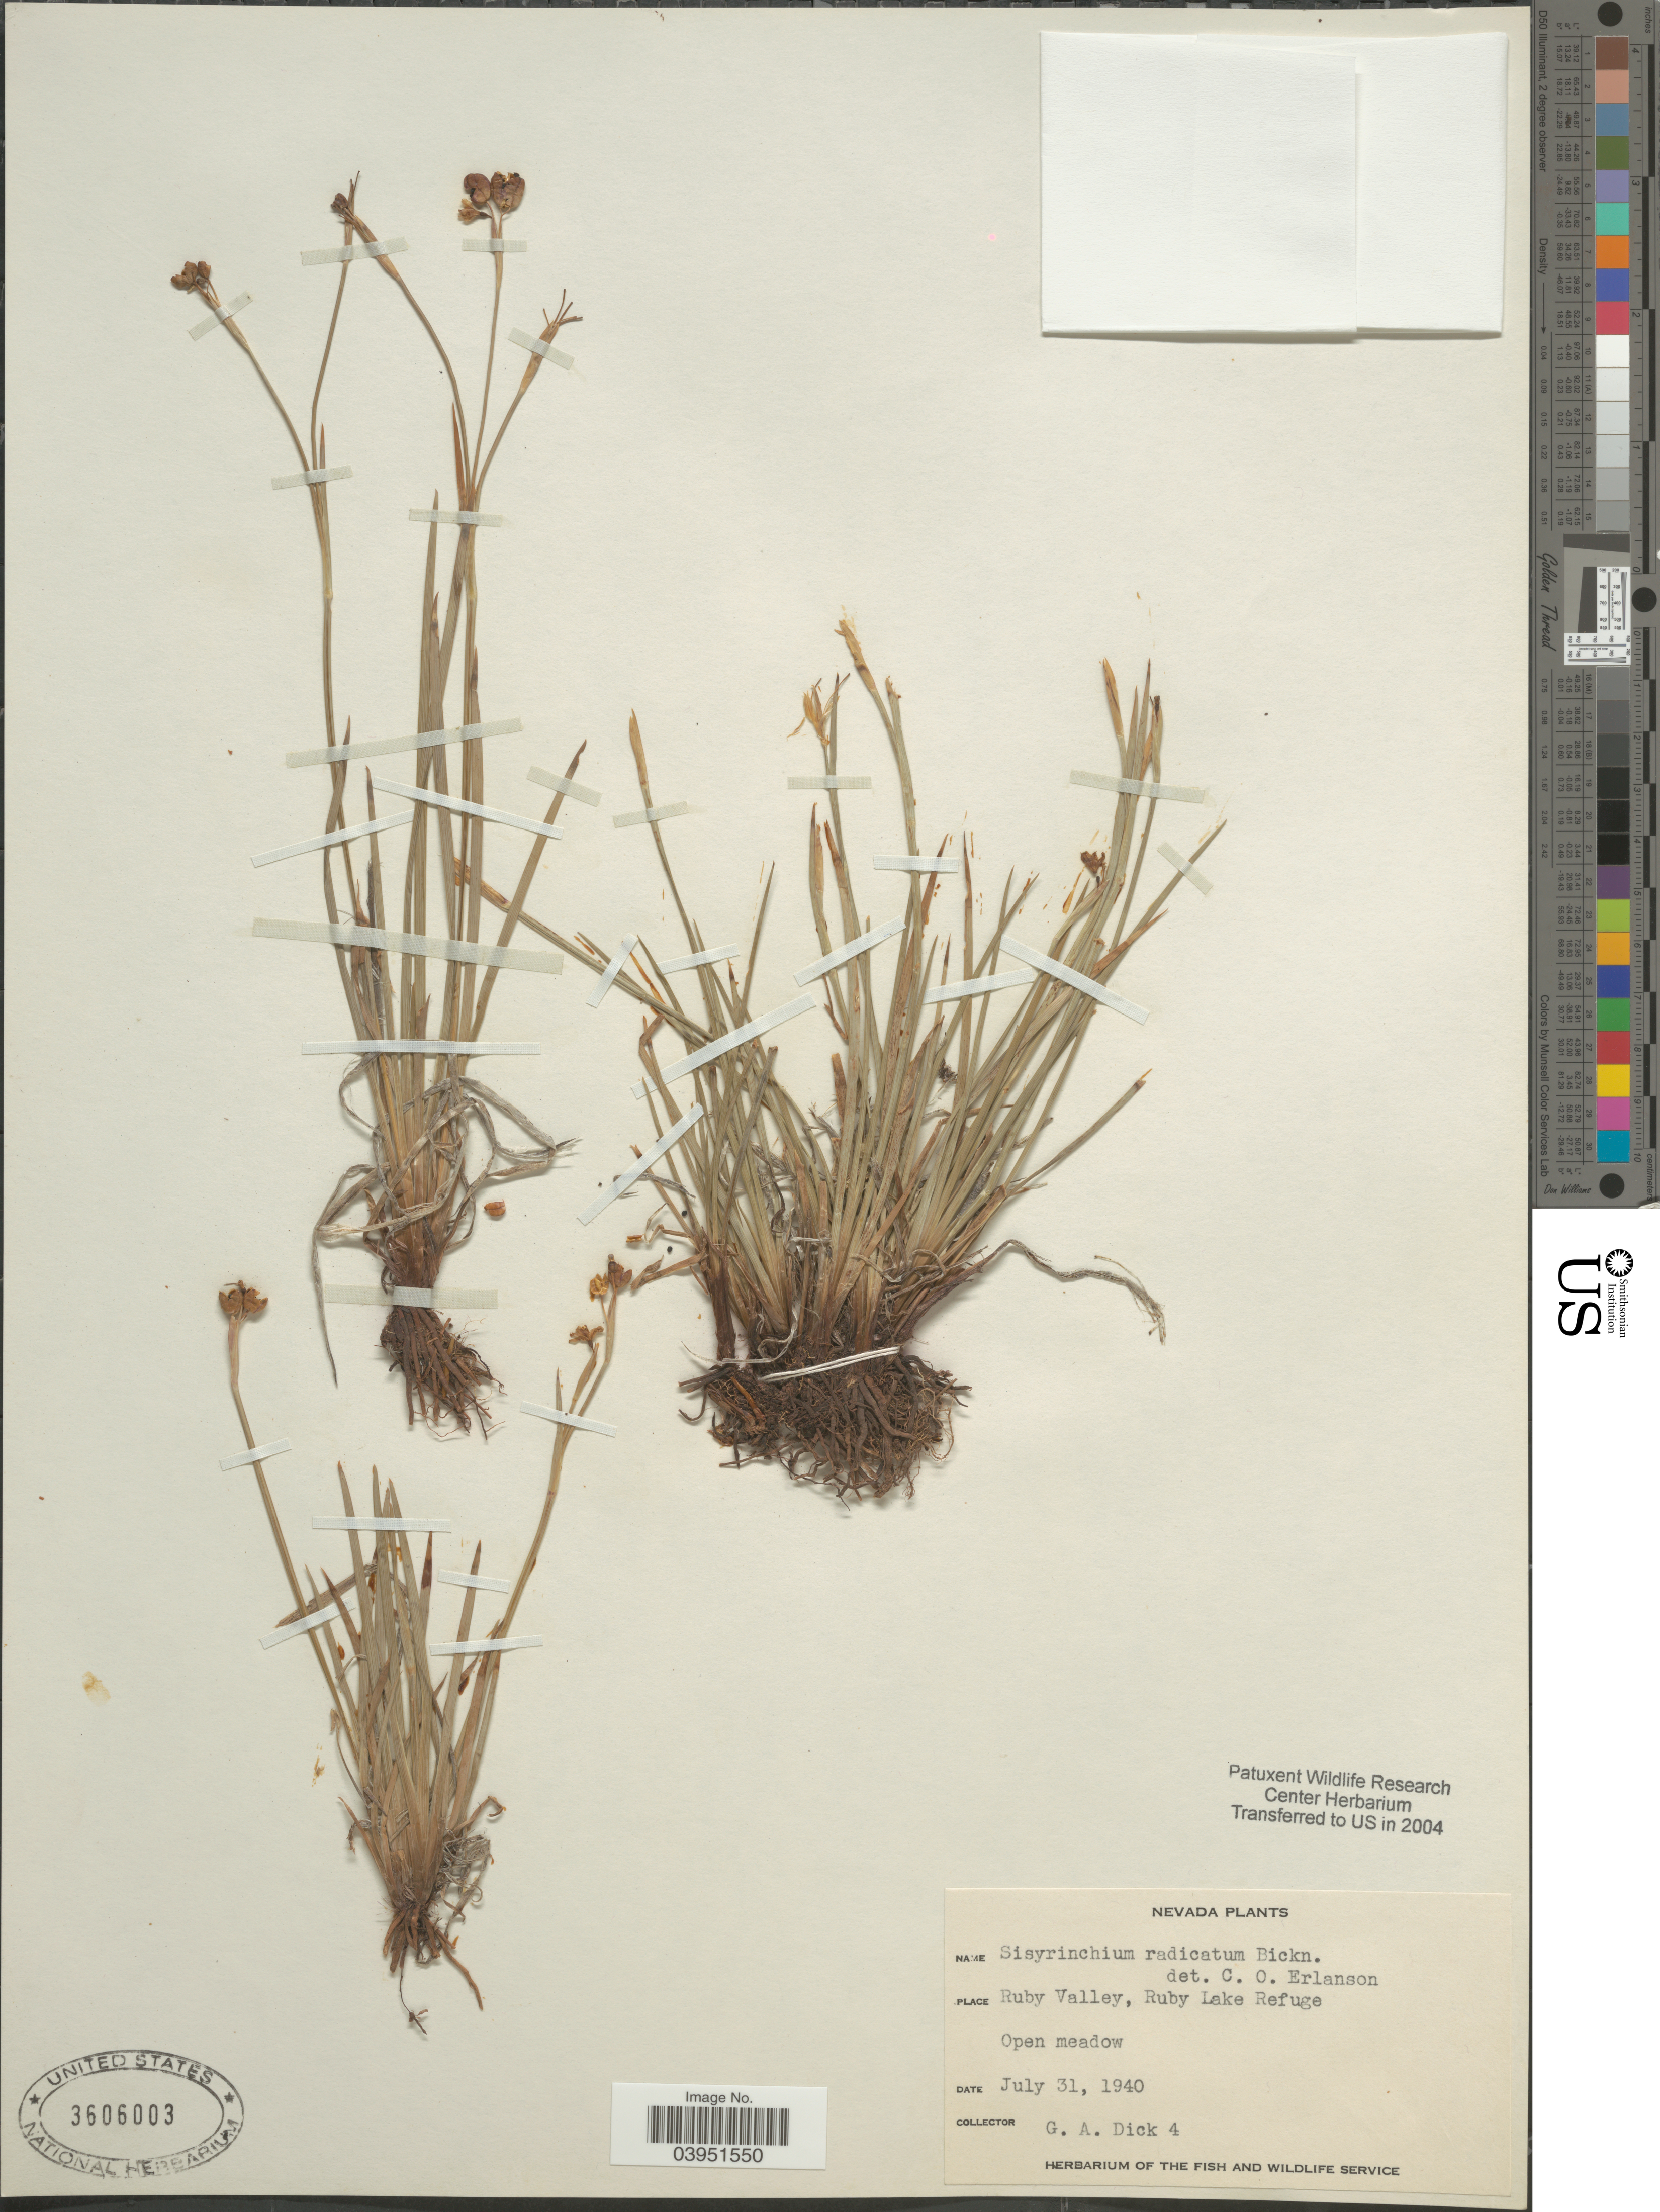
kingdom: Plantae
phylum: Tracheophyta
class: Liliopsida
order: Asparagales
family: Iridaceae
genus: Sisyrinchium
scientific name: Sisyrinchium radicatum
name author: E.P. Bicknell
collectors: G. Dick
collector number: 4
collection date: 1940-07-31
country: United States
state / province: Nevada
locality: Ruby Valley, Ruby Lake Refuge.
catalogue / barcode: US 3606003